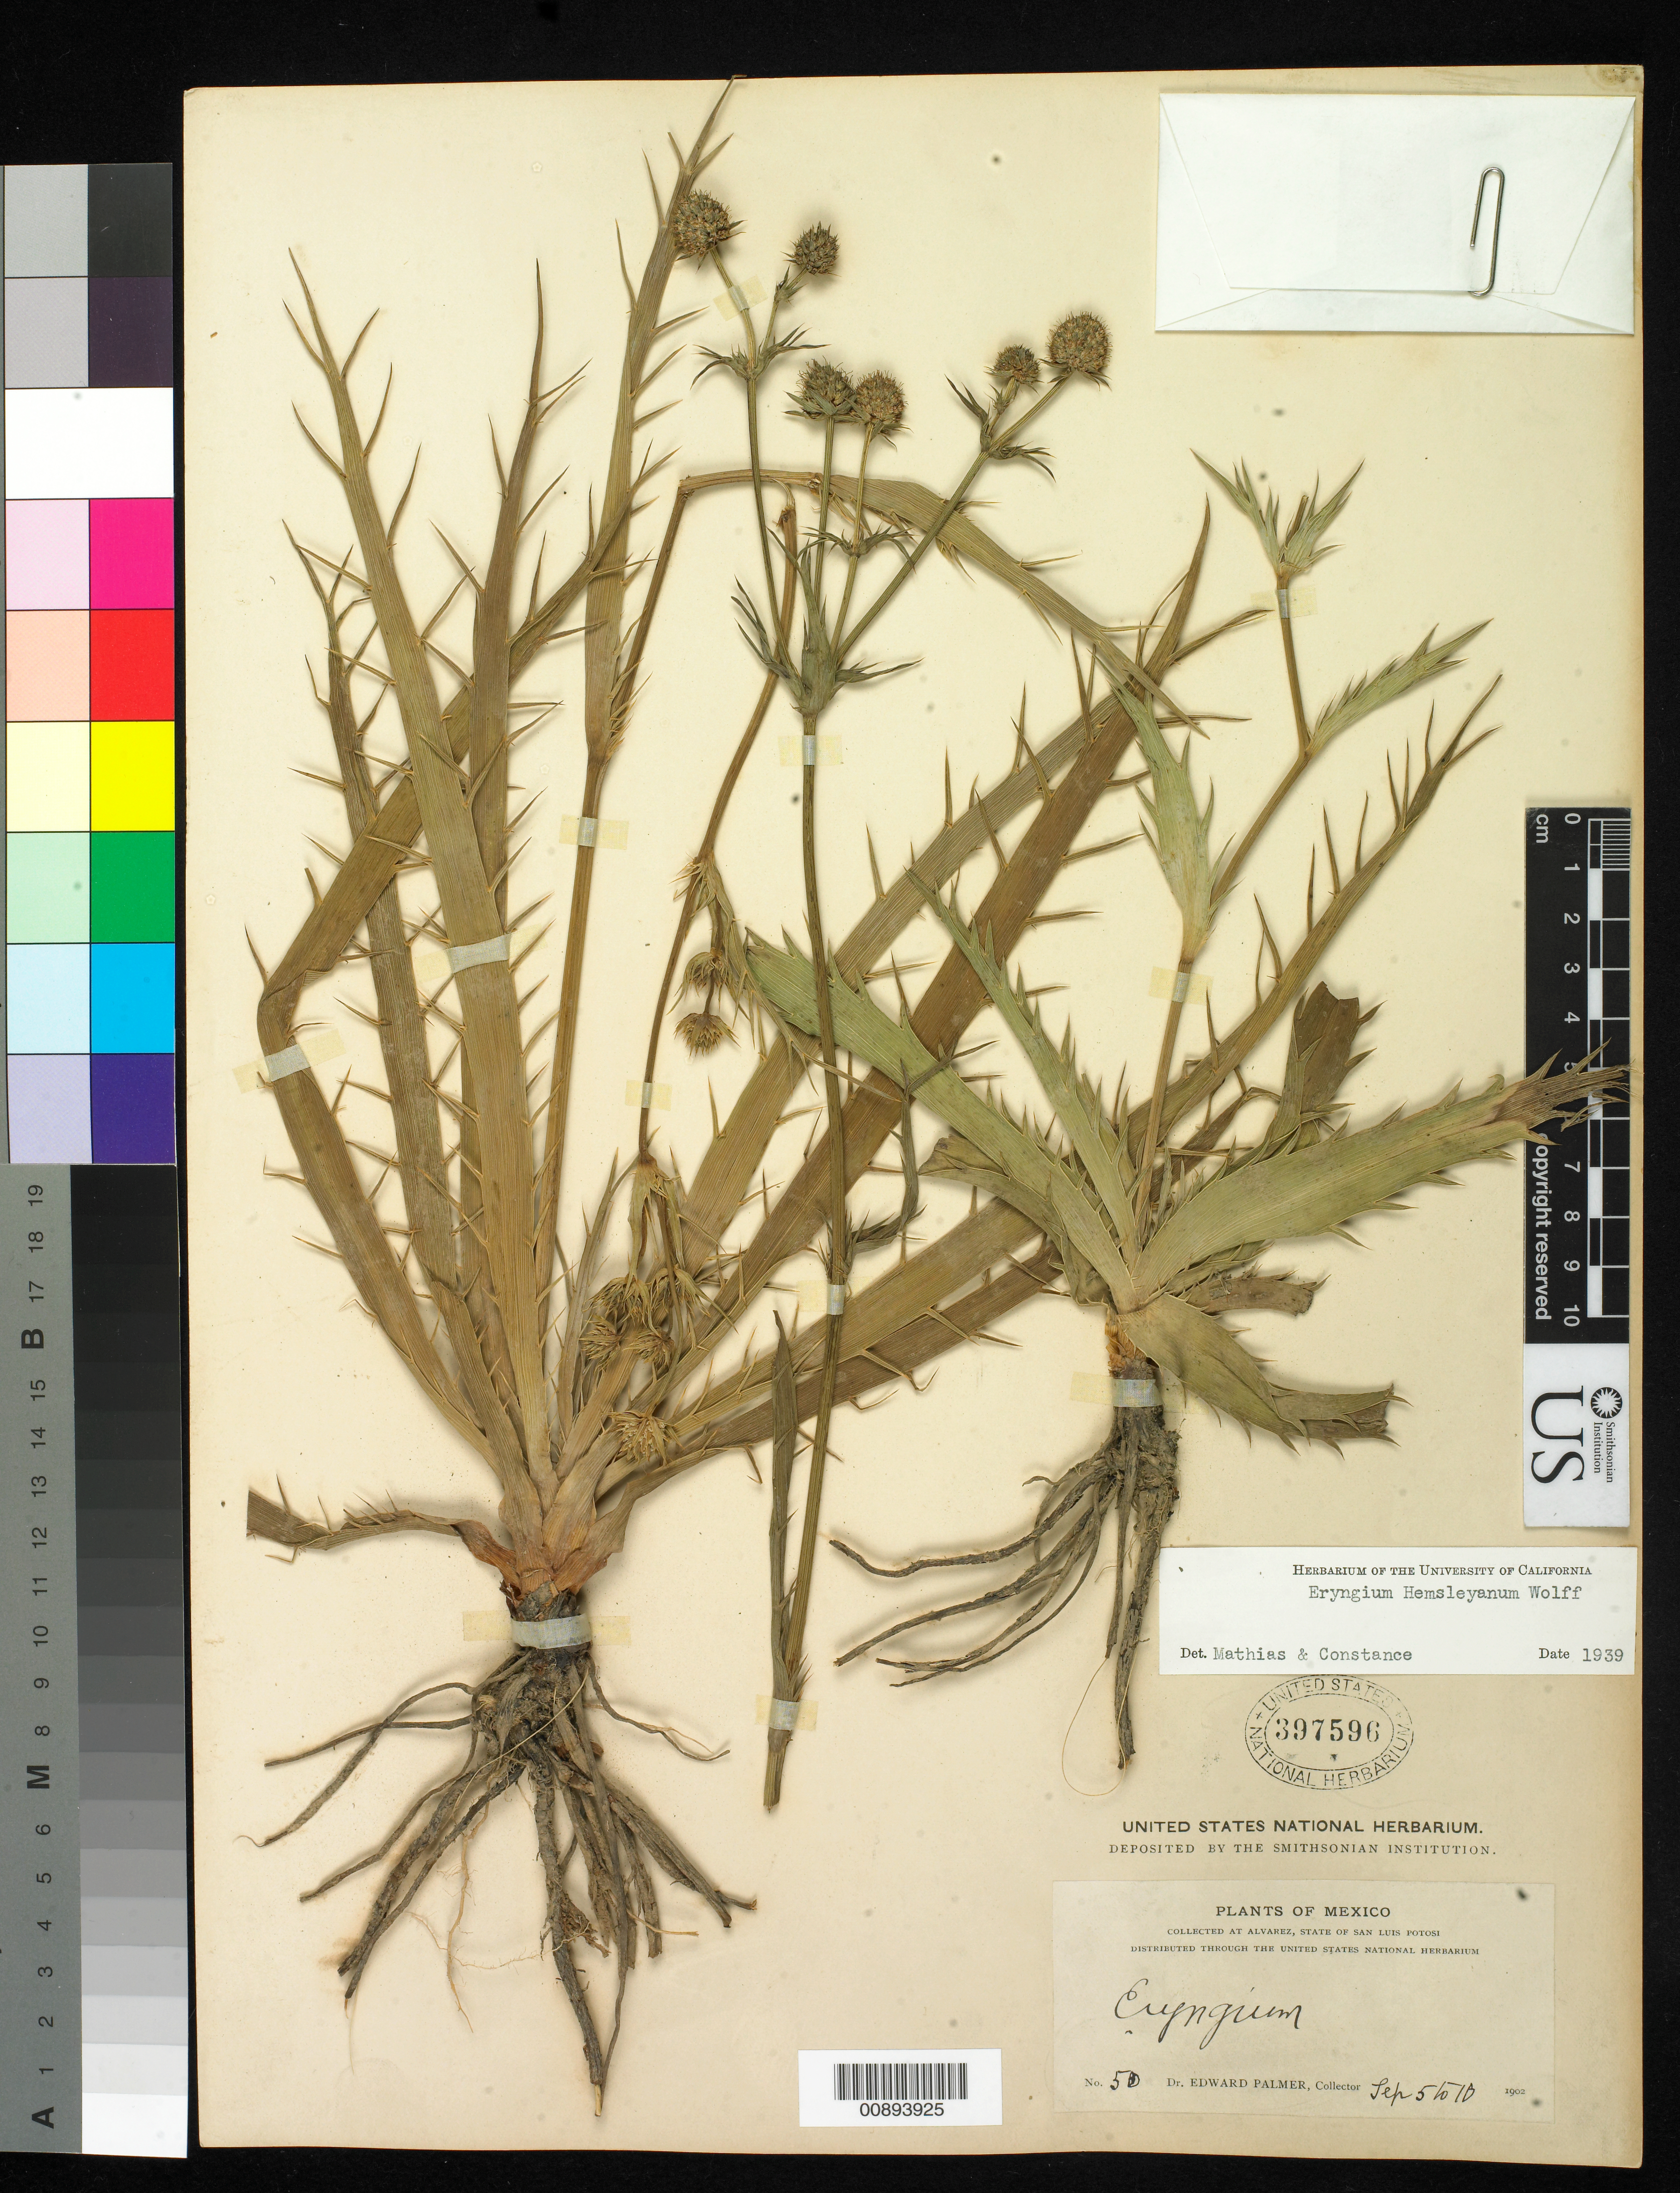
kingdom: Plantae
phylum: Tracheophyta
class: Magnoliopsida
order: Apiales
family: Apiaceae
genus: Eryngium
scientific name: Eryngium hemsleyanum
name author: H. Wolff in Engl.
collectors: E. Palmer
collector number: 50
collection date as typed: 05 Sep 1902 to 10 Sep 1902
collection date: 1902-09-05/1902-09-10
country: Mexico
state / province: San Luis Potosí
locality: Alvarez, San Luis Potosí.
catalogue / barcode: US 397596